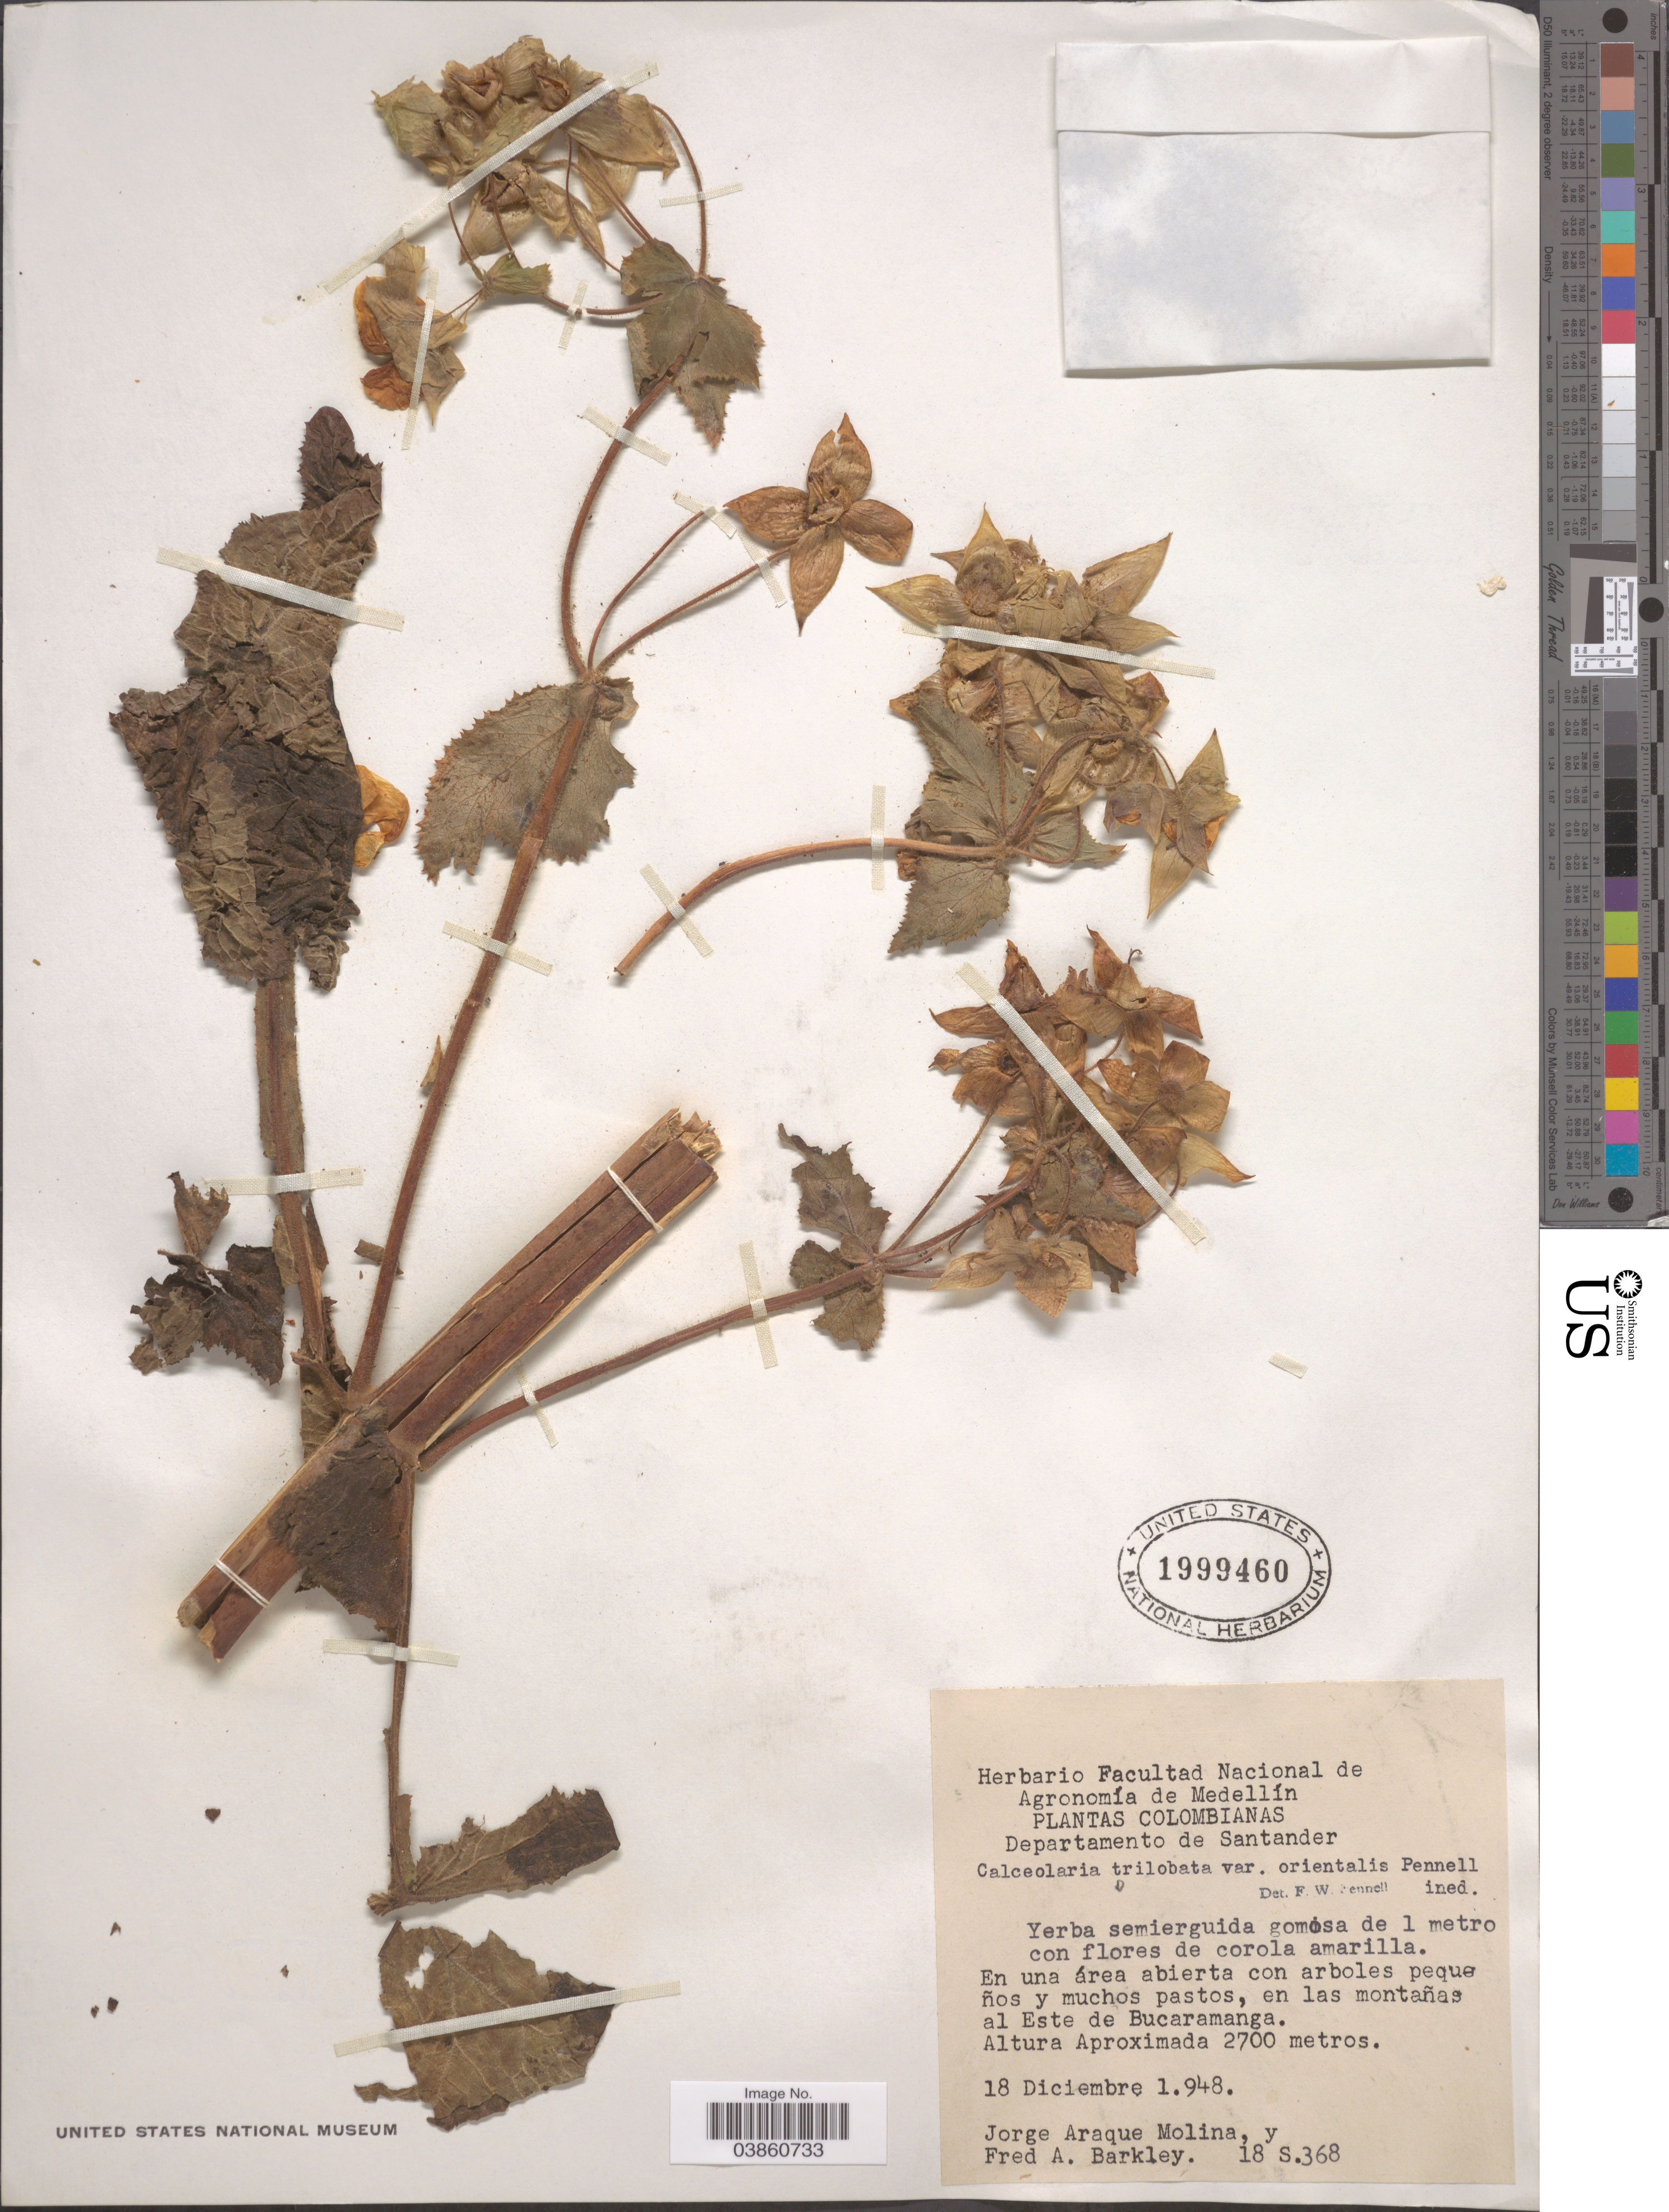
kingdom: Plantae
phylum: Tracheophyta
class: Magnoliopsida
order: Lamiales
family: Calceolariaceae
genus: Calceolaria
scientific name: Calceolaria trilobata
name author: Hemsl.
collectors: J. Araque Molina & F. A. Barkley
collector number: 18S.368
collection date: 1948-12-18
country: Colombia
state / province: Santander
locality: Departamento de Santander. En las montañas al Este de Bucaramanga.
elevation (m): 2700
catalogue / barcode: US 1999460